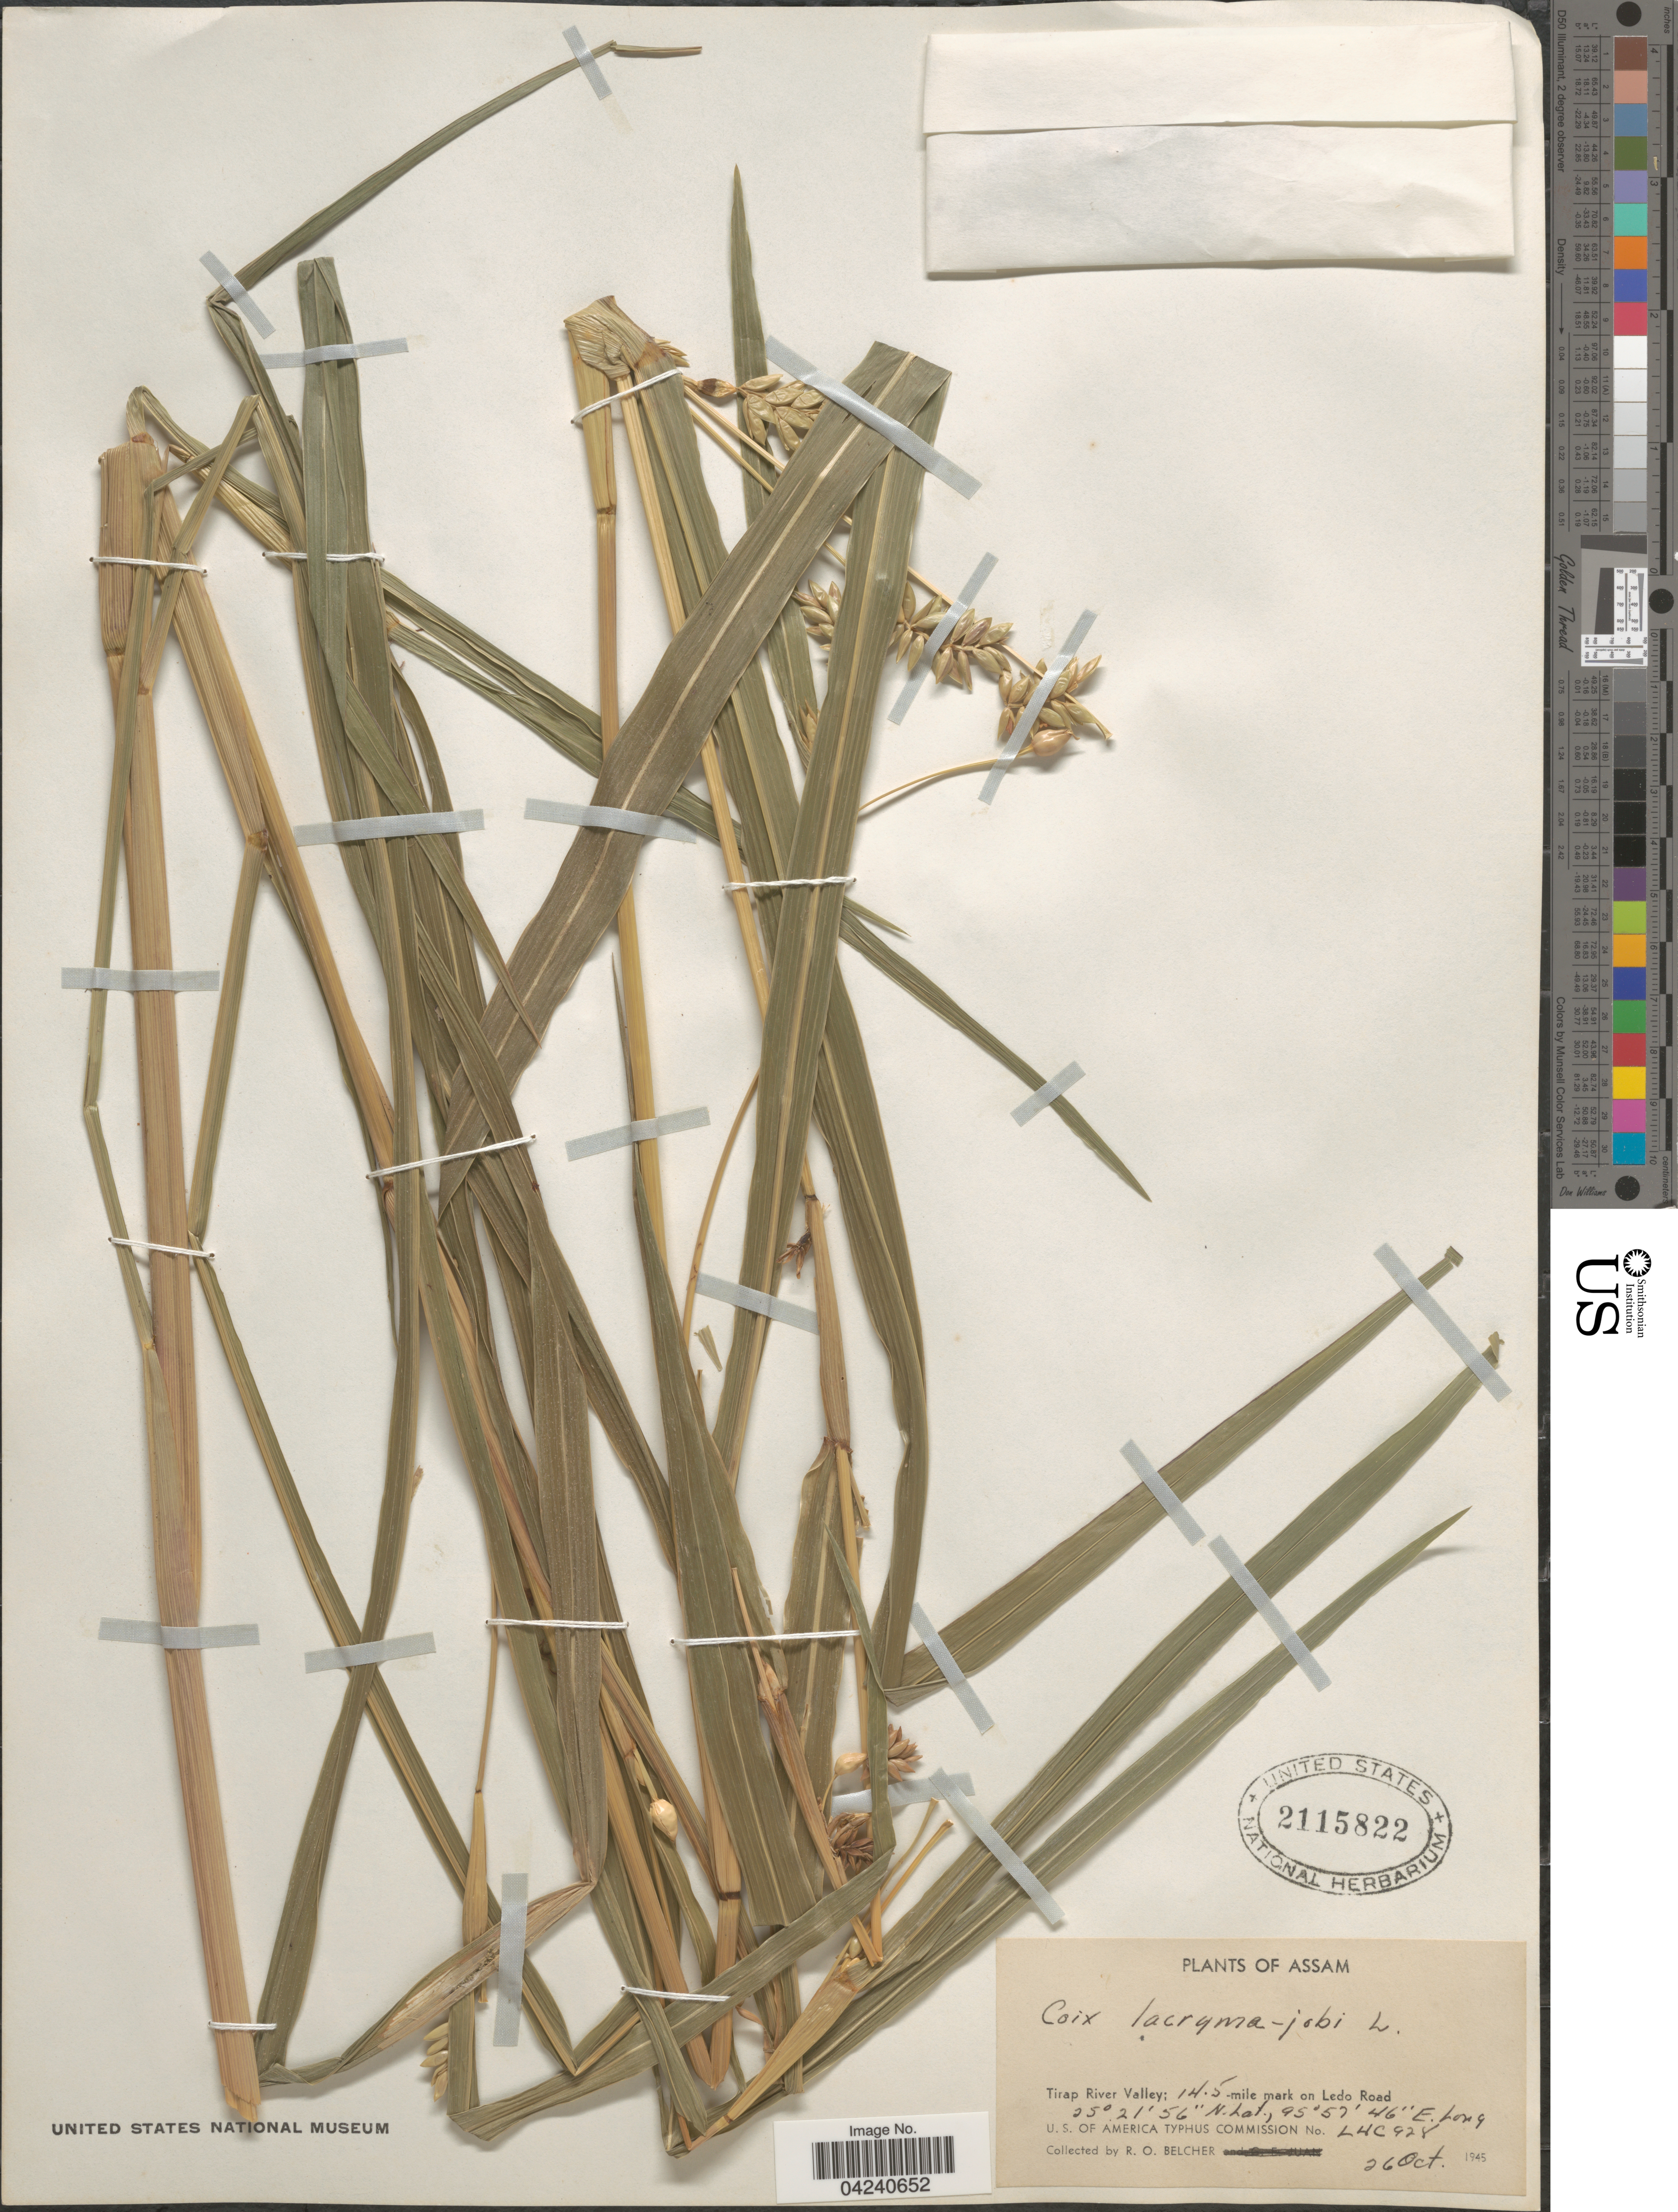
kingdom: Plantae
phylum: Tracheophyta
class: Liliopsida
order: Poales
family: Poaceae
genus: Coix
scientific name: Coix lacryma-jobi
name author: L.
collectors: R. Belcher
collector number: LUC928*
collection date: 1945-10-26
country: India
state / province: Assam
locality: Tirap River Valley; 14.5-mile mark on Ledo Road.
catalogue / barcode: US 2115822